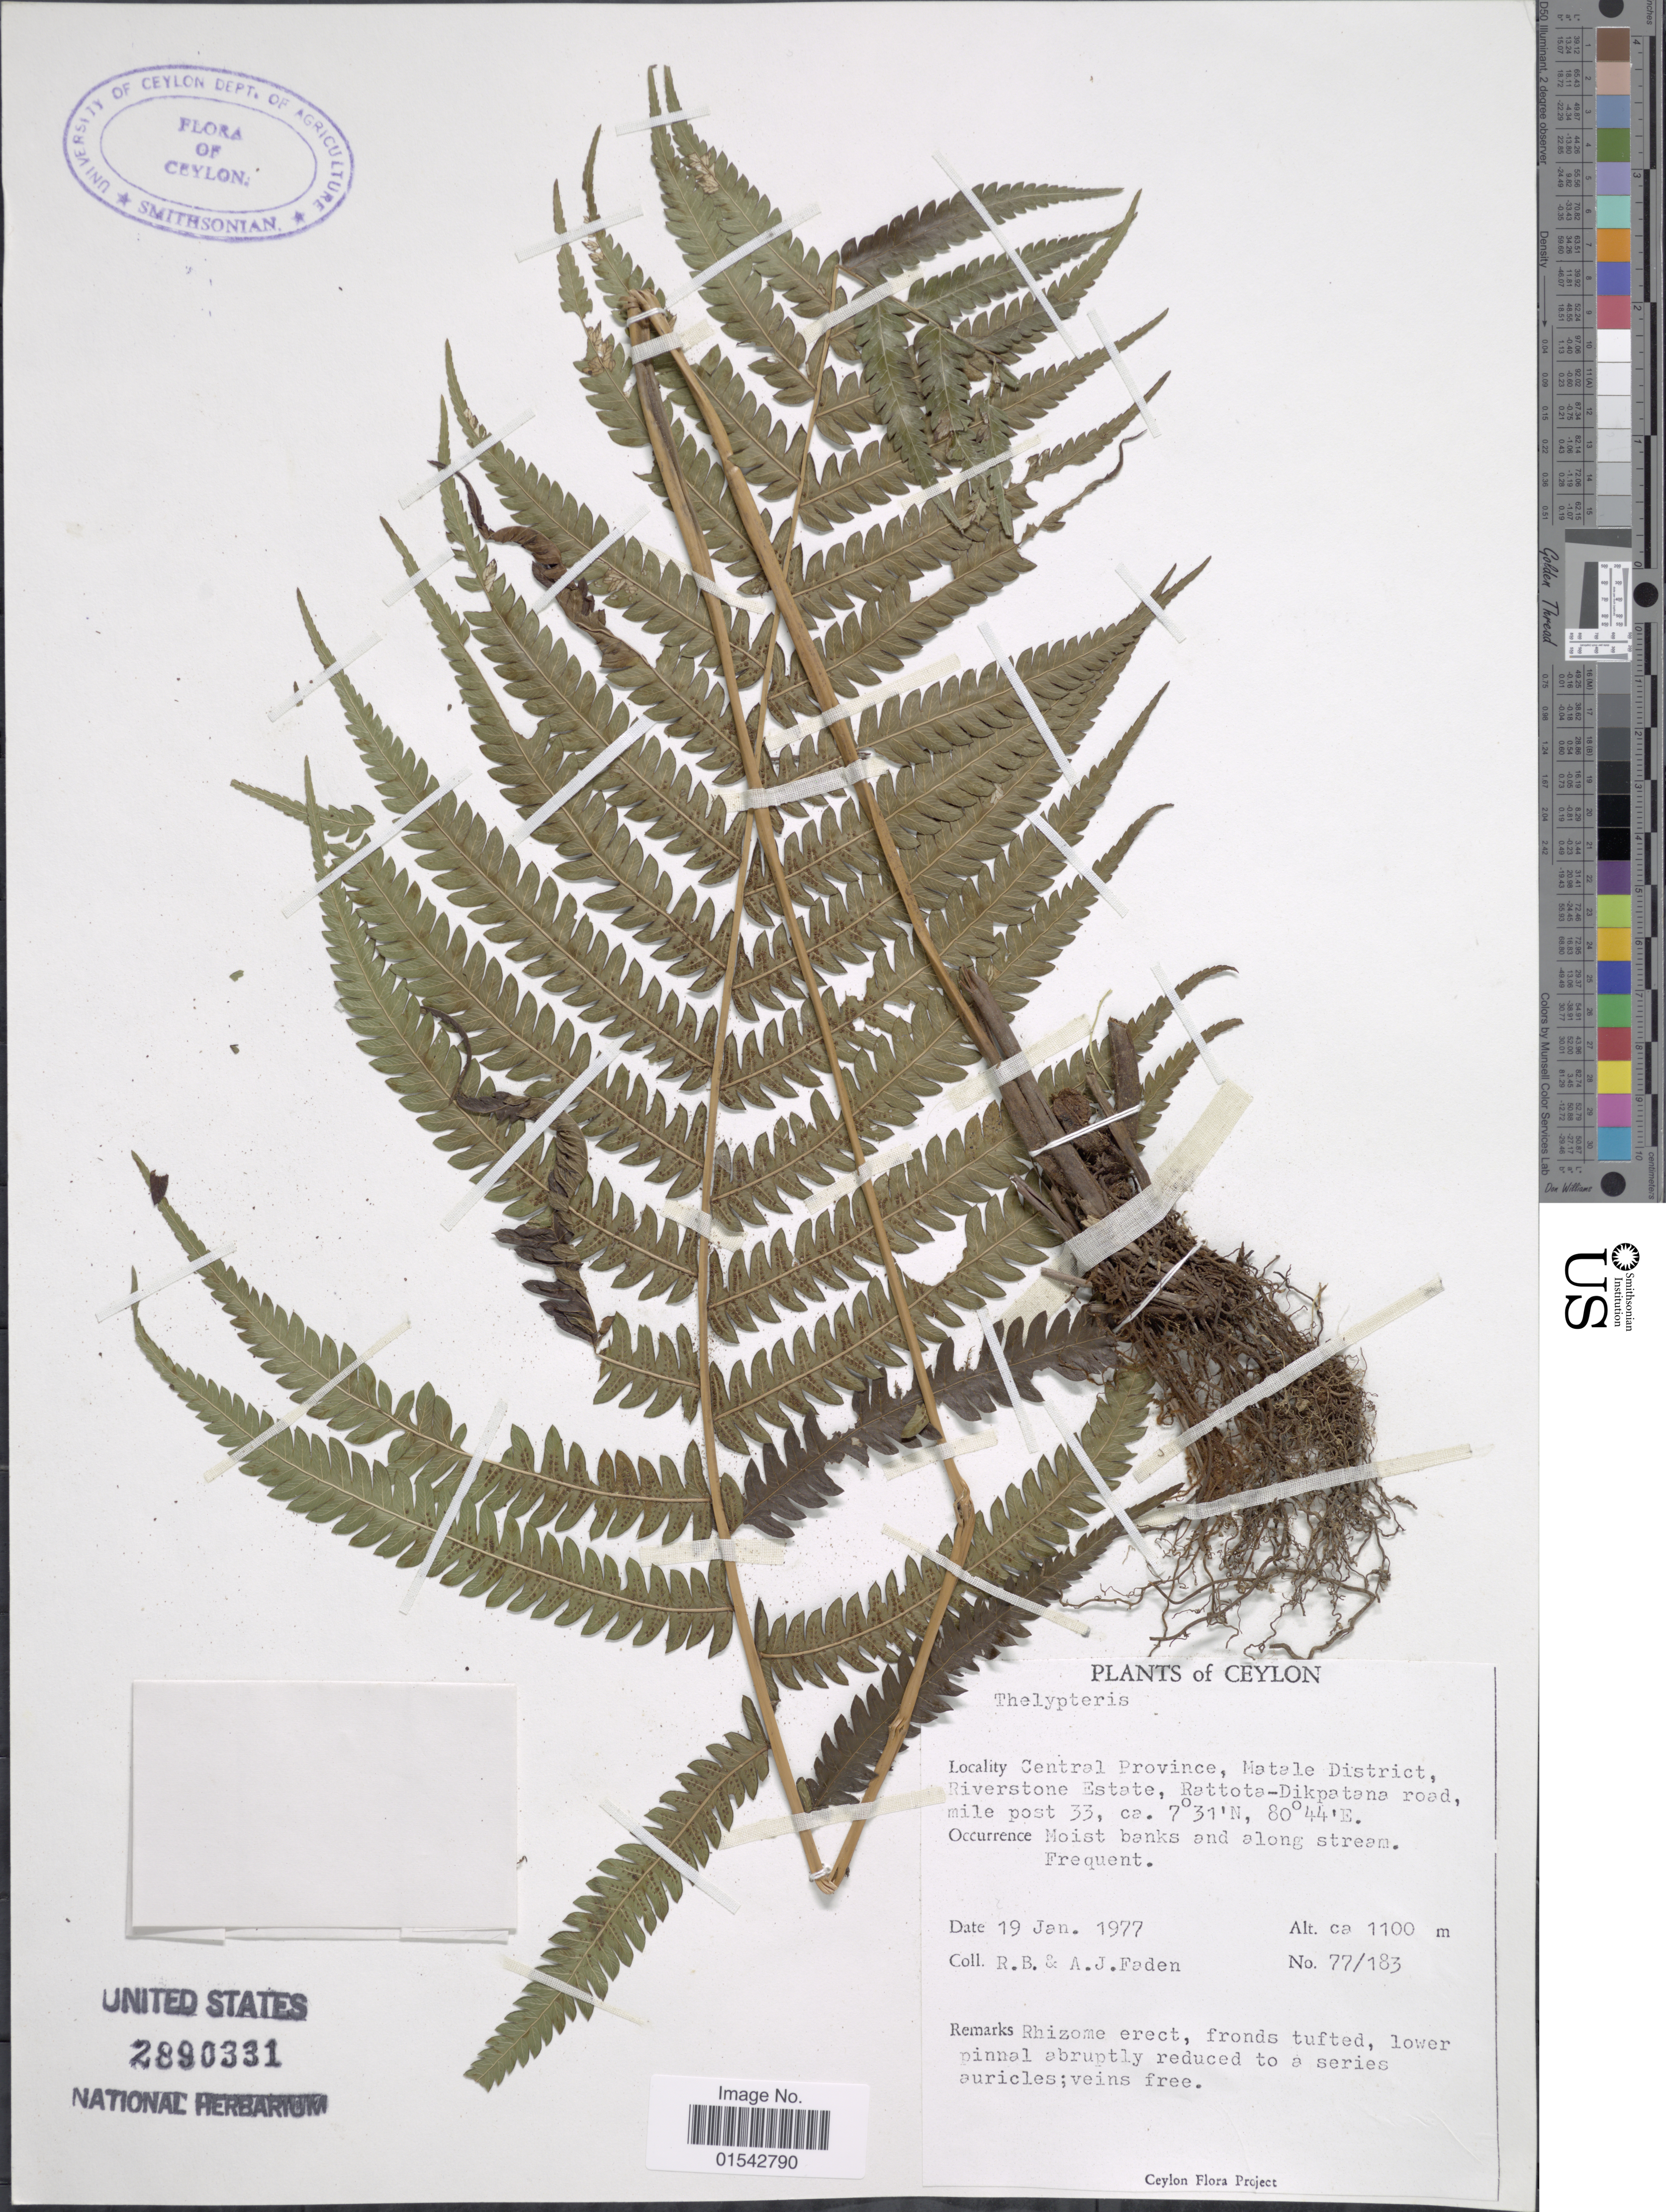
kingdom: Plantae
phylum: Tracheophyta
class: Polypodiopsida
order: Polypodiales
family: Thelypteridaceae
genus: Cyclosorus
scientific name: Cyclosorus sp.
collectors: R. B. Faden & A. J. Faden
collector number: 77/183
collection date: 1977-01-19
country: Sri Lanka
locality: Ceylon, Central Province, Matale District, Riverstone Estate, Rattota-Dikpatana road, mile post 33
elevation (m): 1100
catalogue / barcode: US 2890331